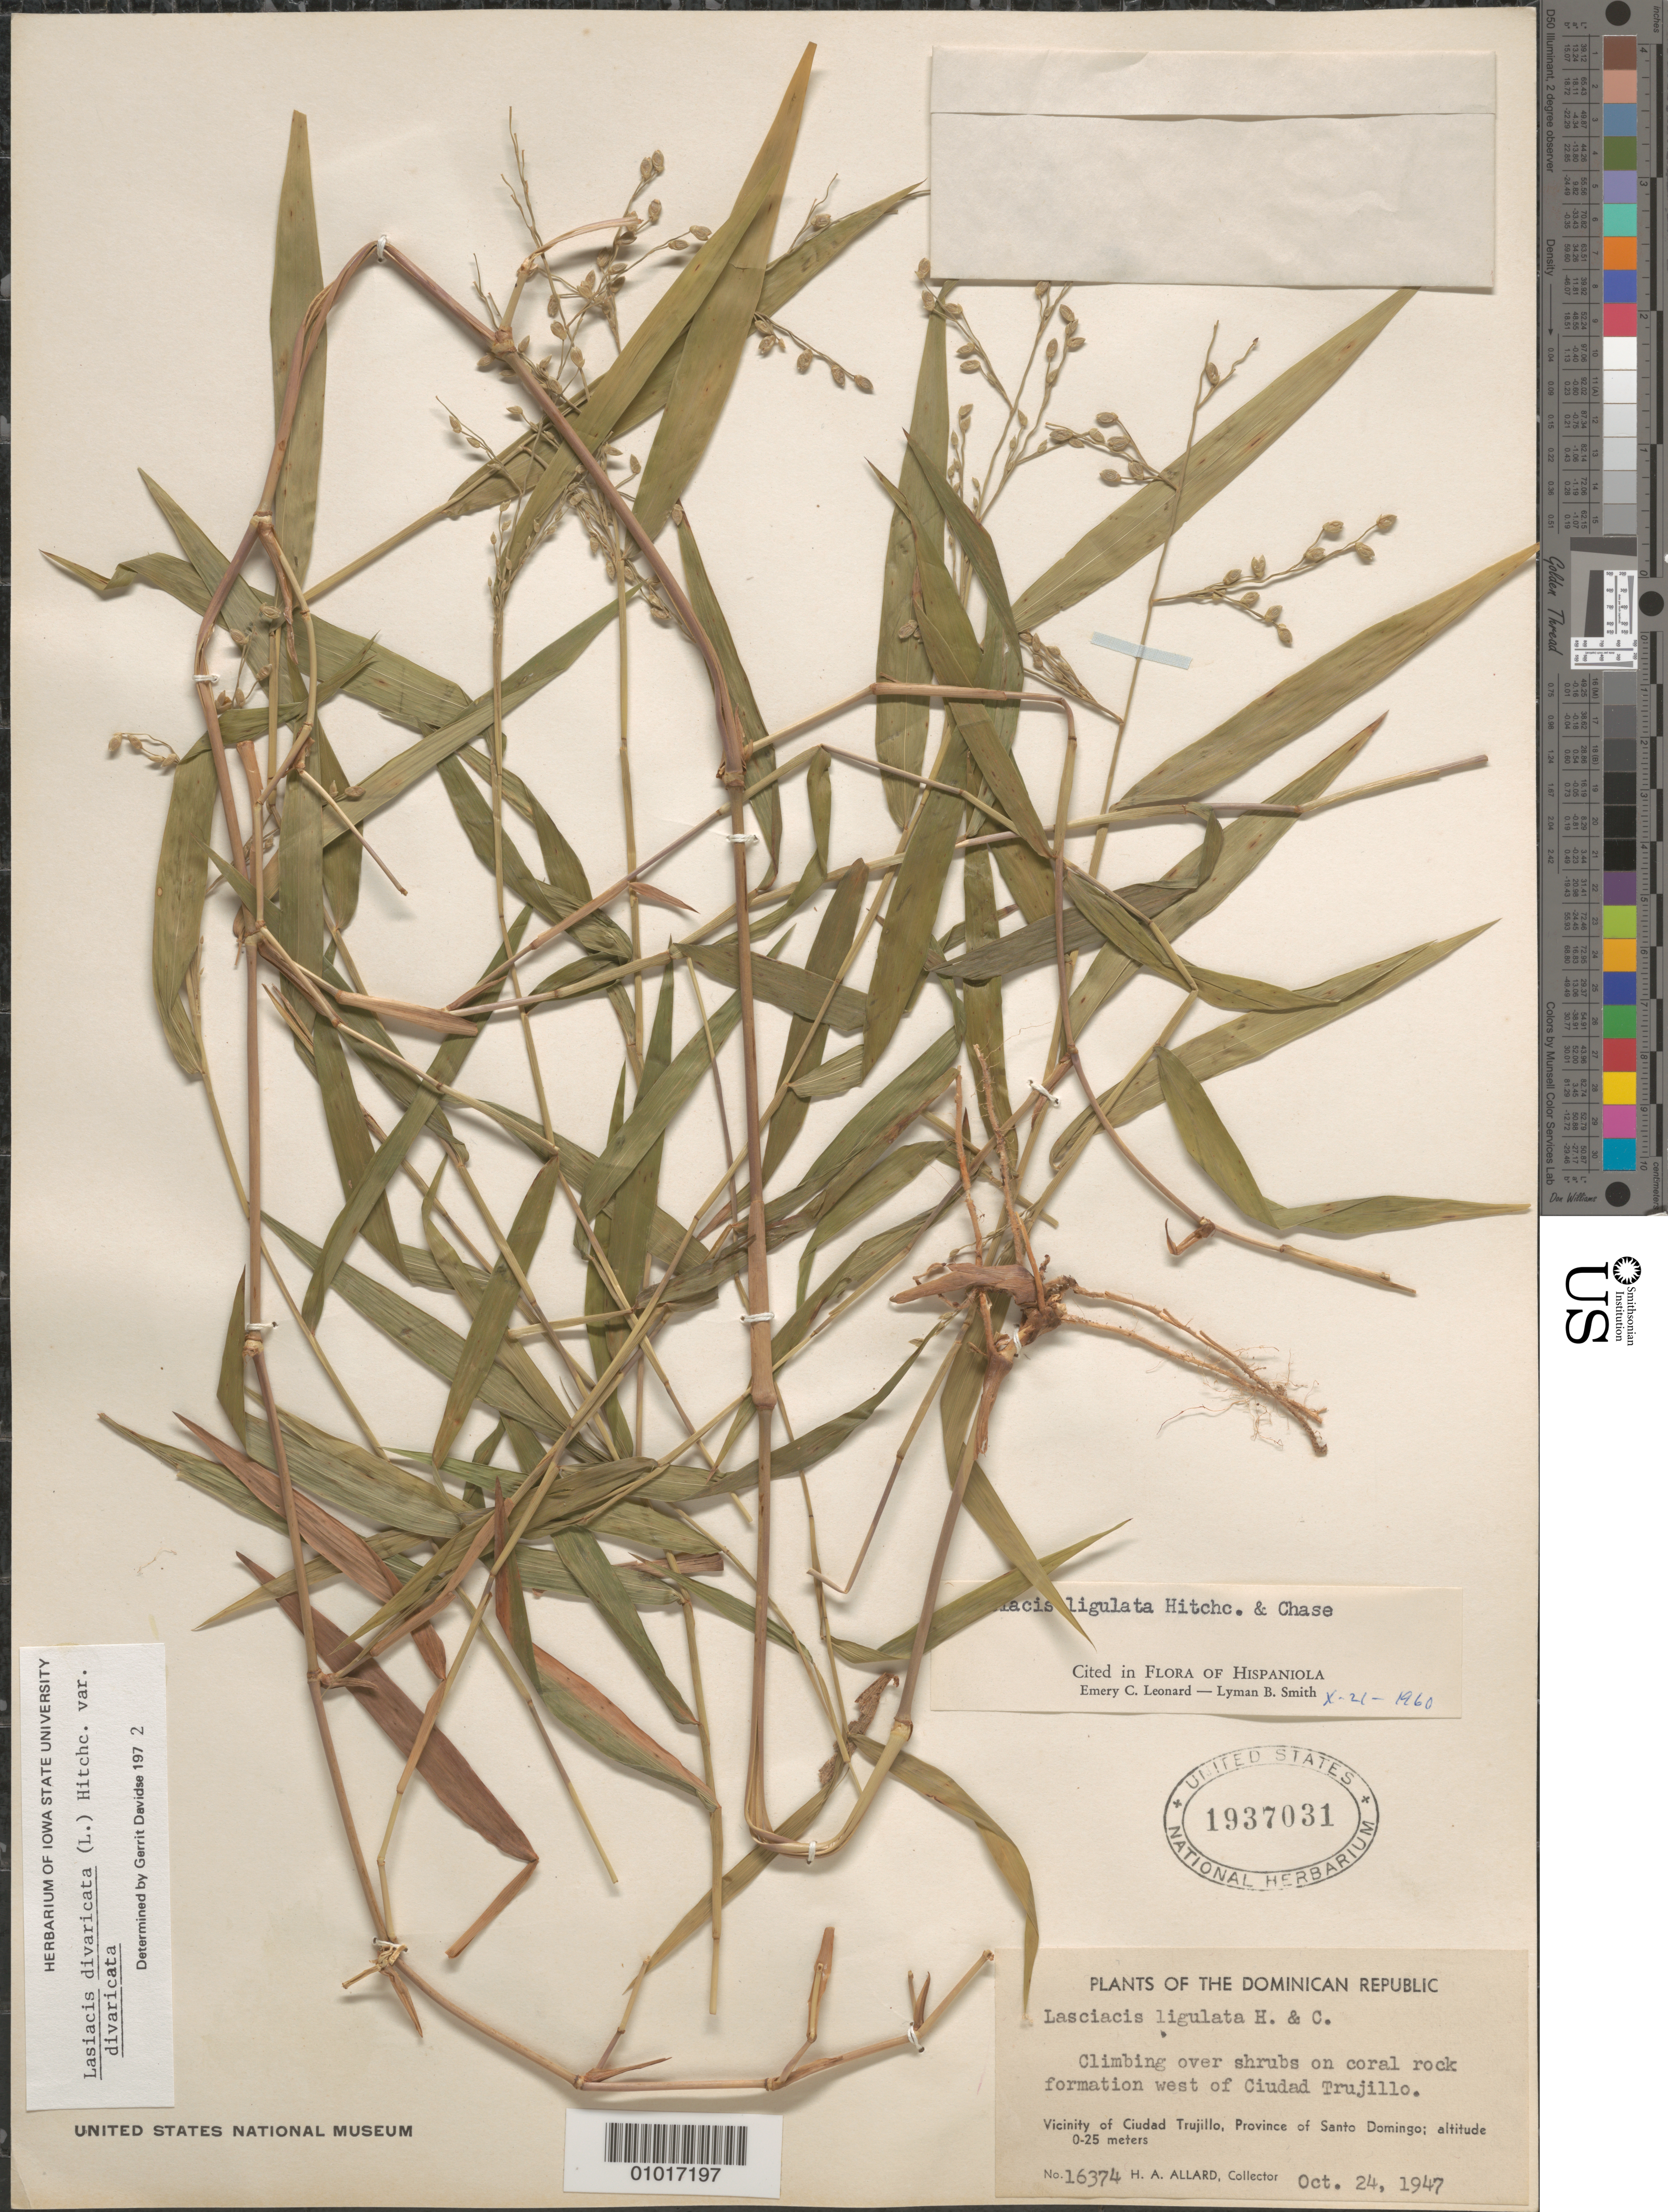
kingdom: Plantae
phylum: Tracheophyta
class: Liliopsida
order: Poales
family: Poaceae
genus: Lasiacis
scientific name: Lasiacis divaricata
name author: (L.) Hitchc.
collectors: H. A. Allard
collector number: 16374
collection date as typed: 24 Oct 1947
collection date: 1947-10-24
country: Dominican Republic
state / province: La Vega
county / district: Santo Domingo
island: Hispaniola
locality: Vicinity of Ciudad Trujillo, on coral rock formation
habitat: on coral rock formation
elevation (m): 0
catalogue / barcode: US 1937031